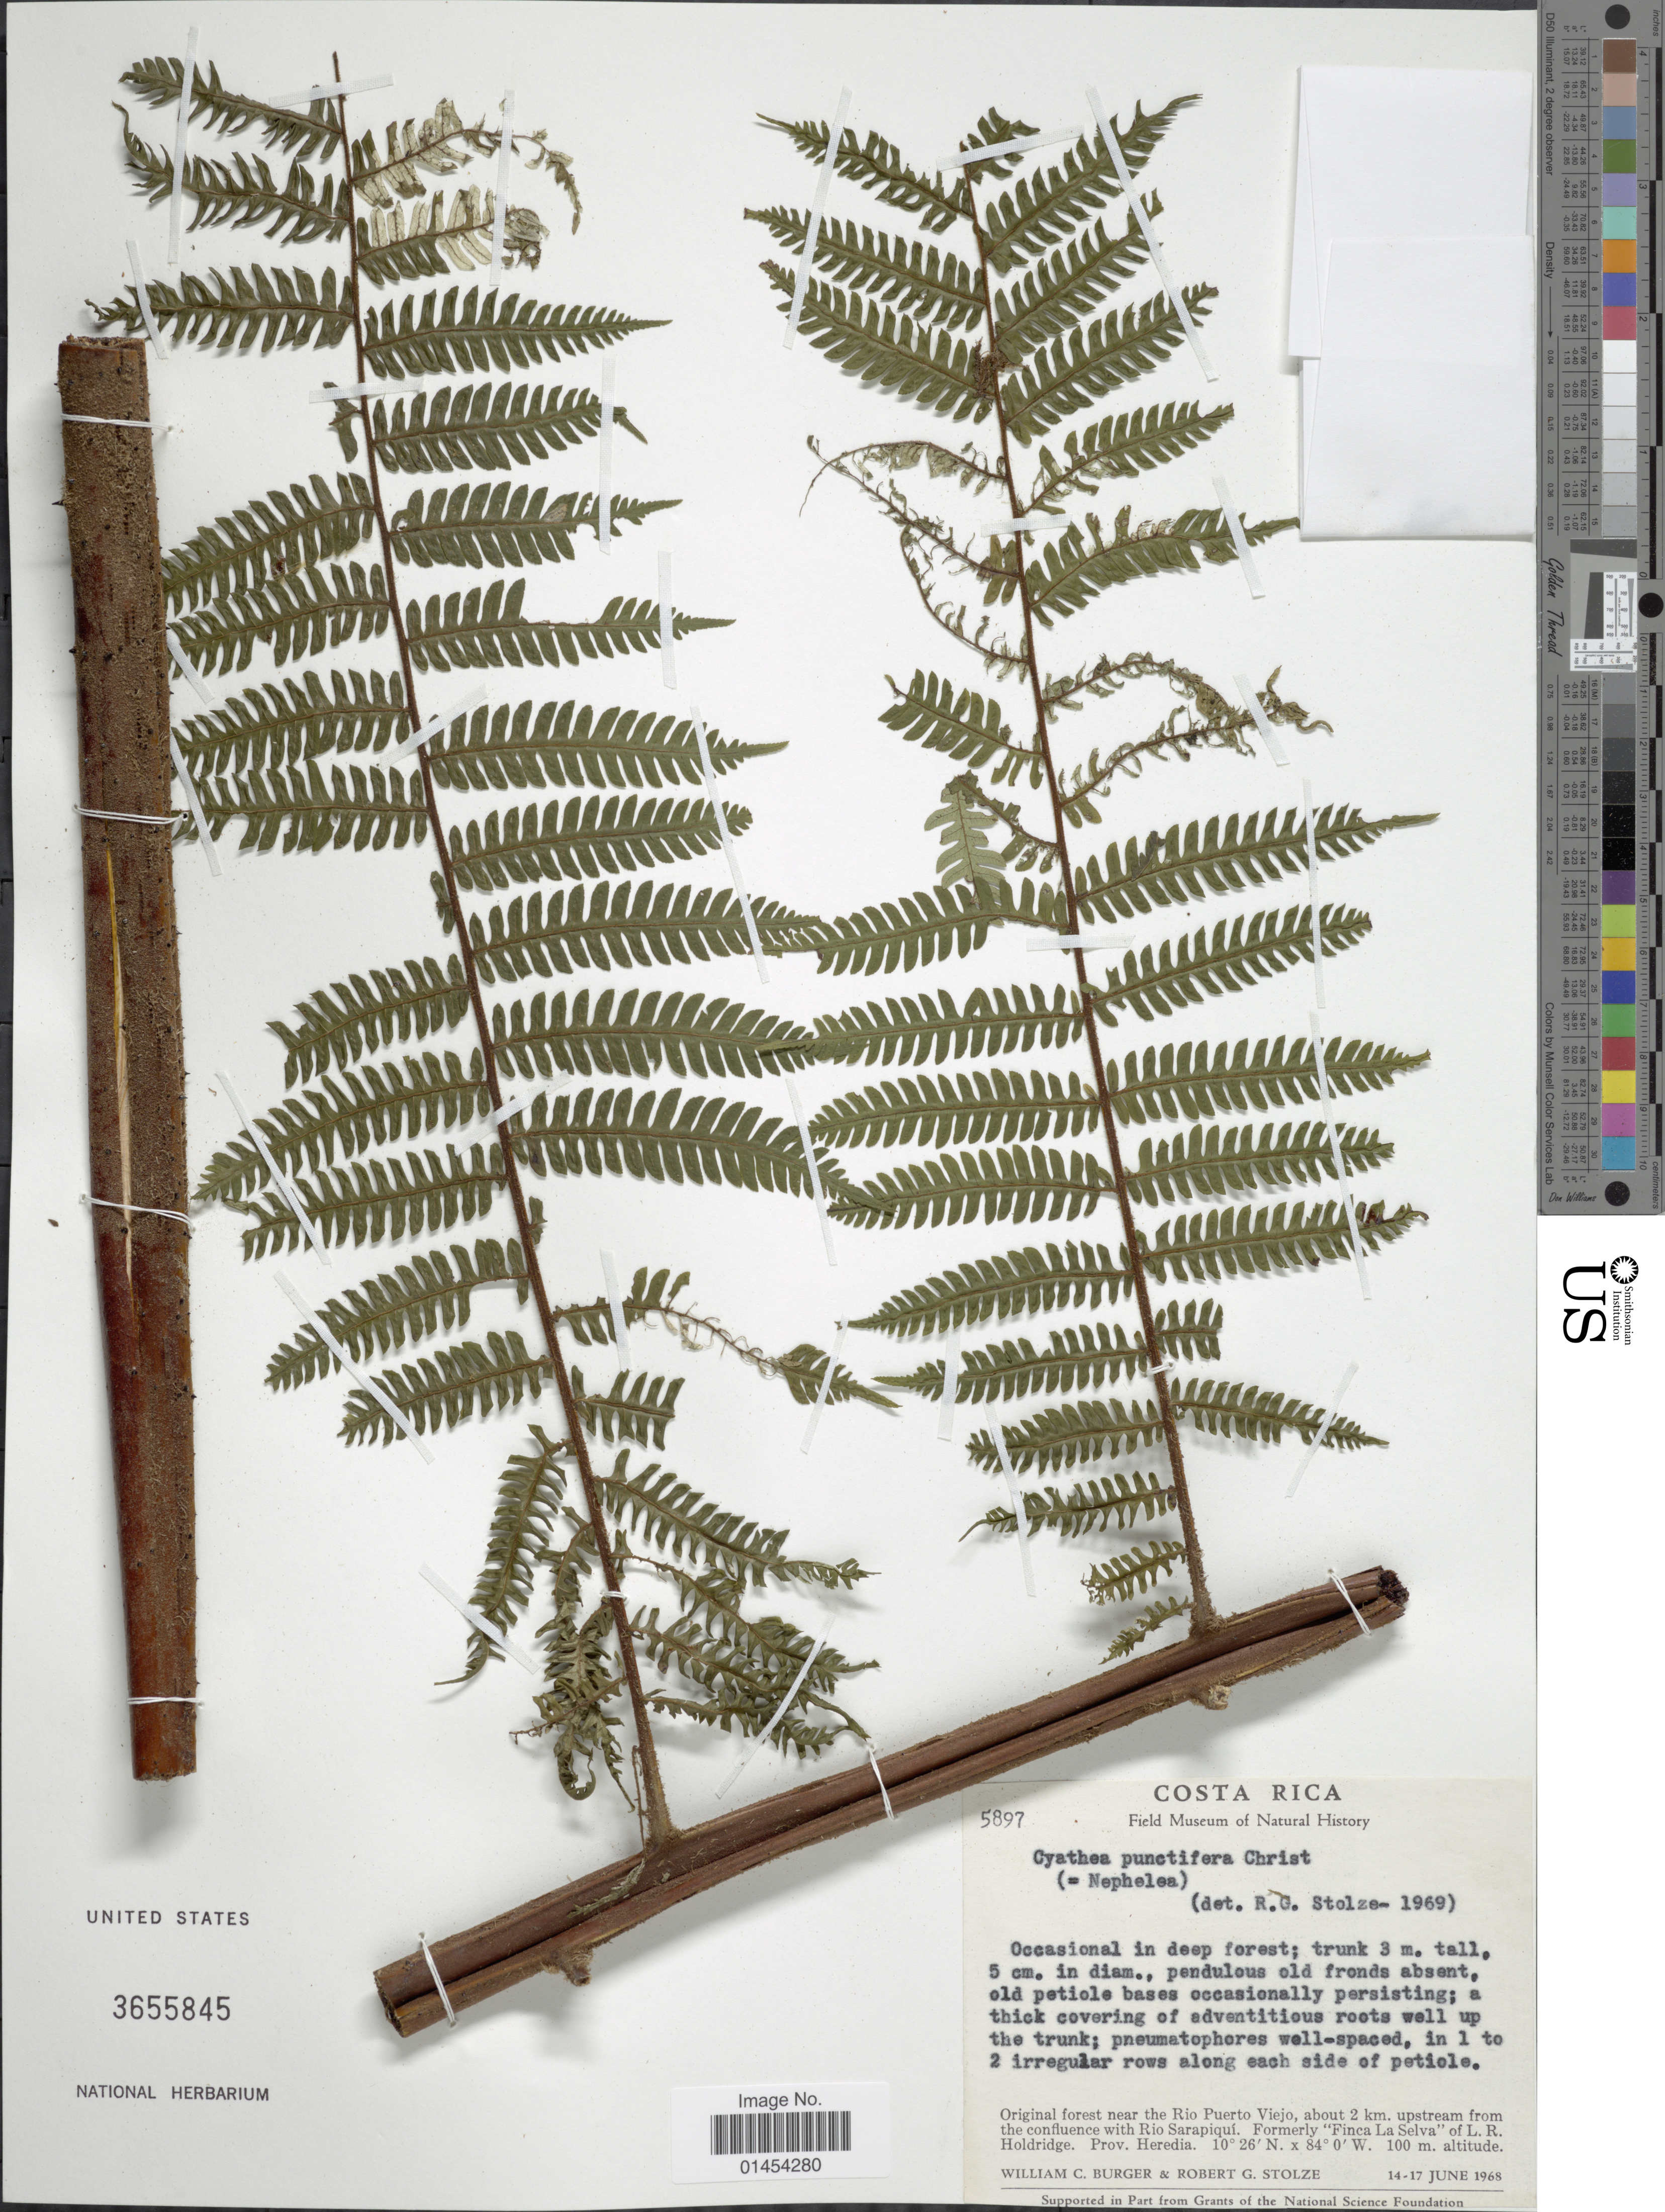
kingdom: Plantae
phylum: Tracheophyta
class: Polypodiopsida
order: Cyatheales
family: Cyatheaceae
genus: Alsophila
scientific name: Alsophila cuspidata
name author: (Kunze) D.S. Conant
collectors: W. Burger & R. G. Stolze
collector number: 5897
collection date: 1968-06-14/1968-06-17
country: Costa Rica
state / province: Heredia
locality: Oroginal forest near the Rio Puerto Viejo, about 2 km. upstream from the confluence with Rio Sarapiquí. Formerly "Finca La Selva" of L.R. Holdridge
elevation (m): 100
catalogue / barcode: US 3655845